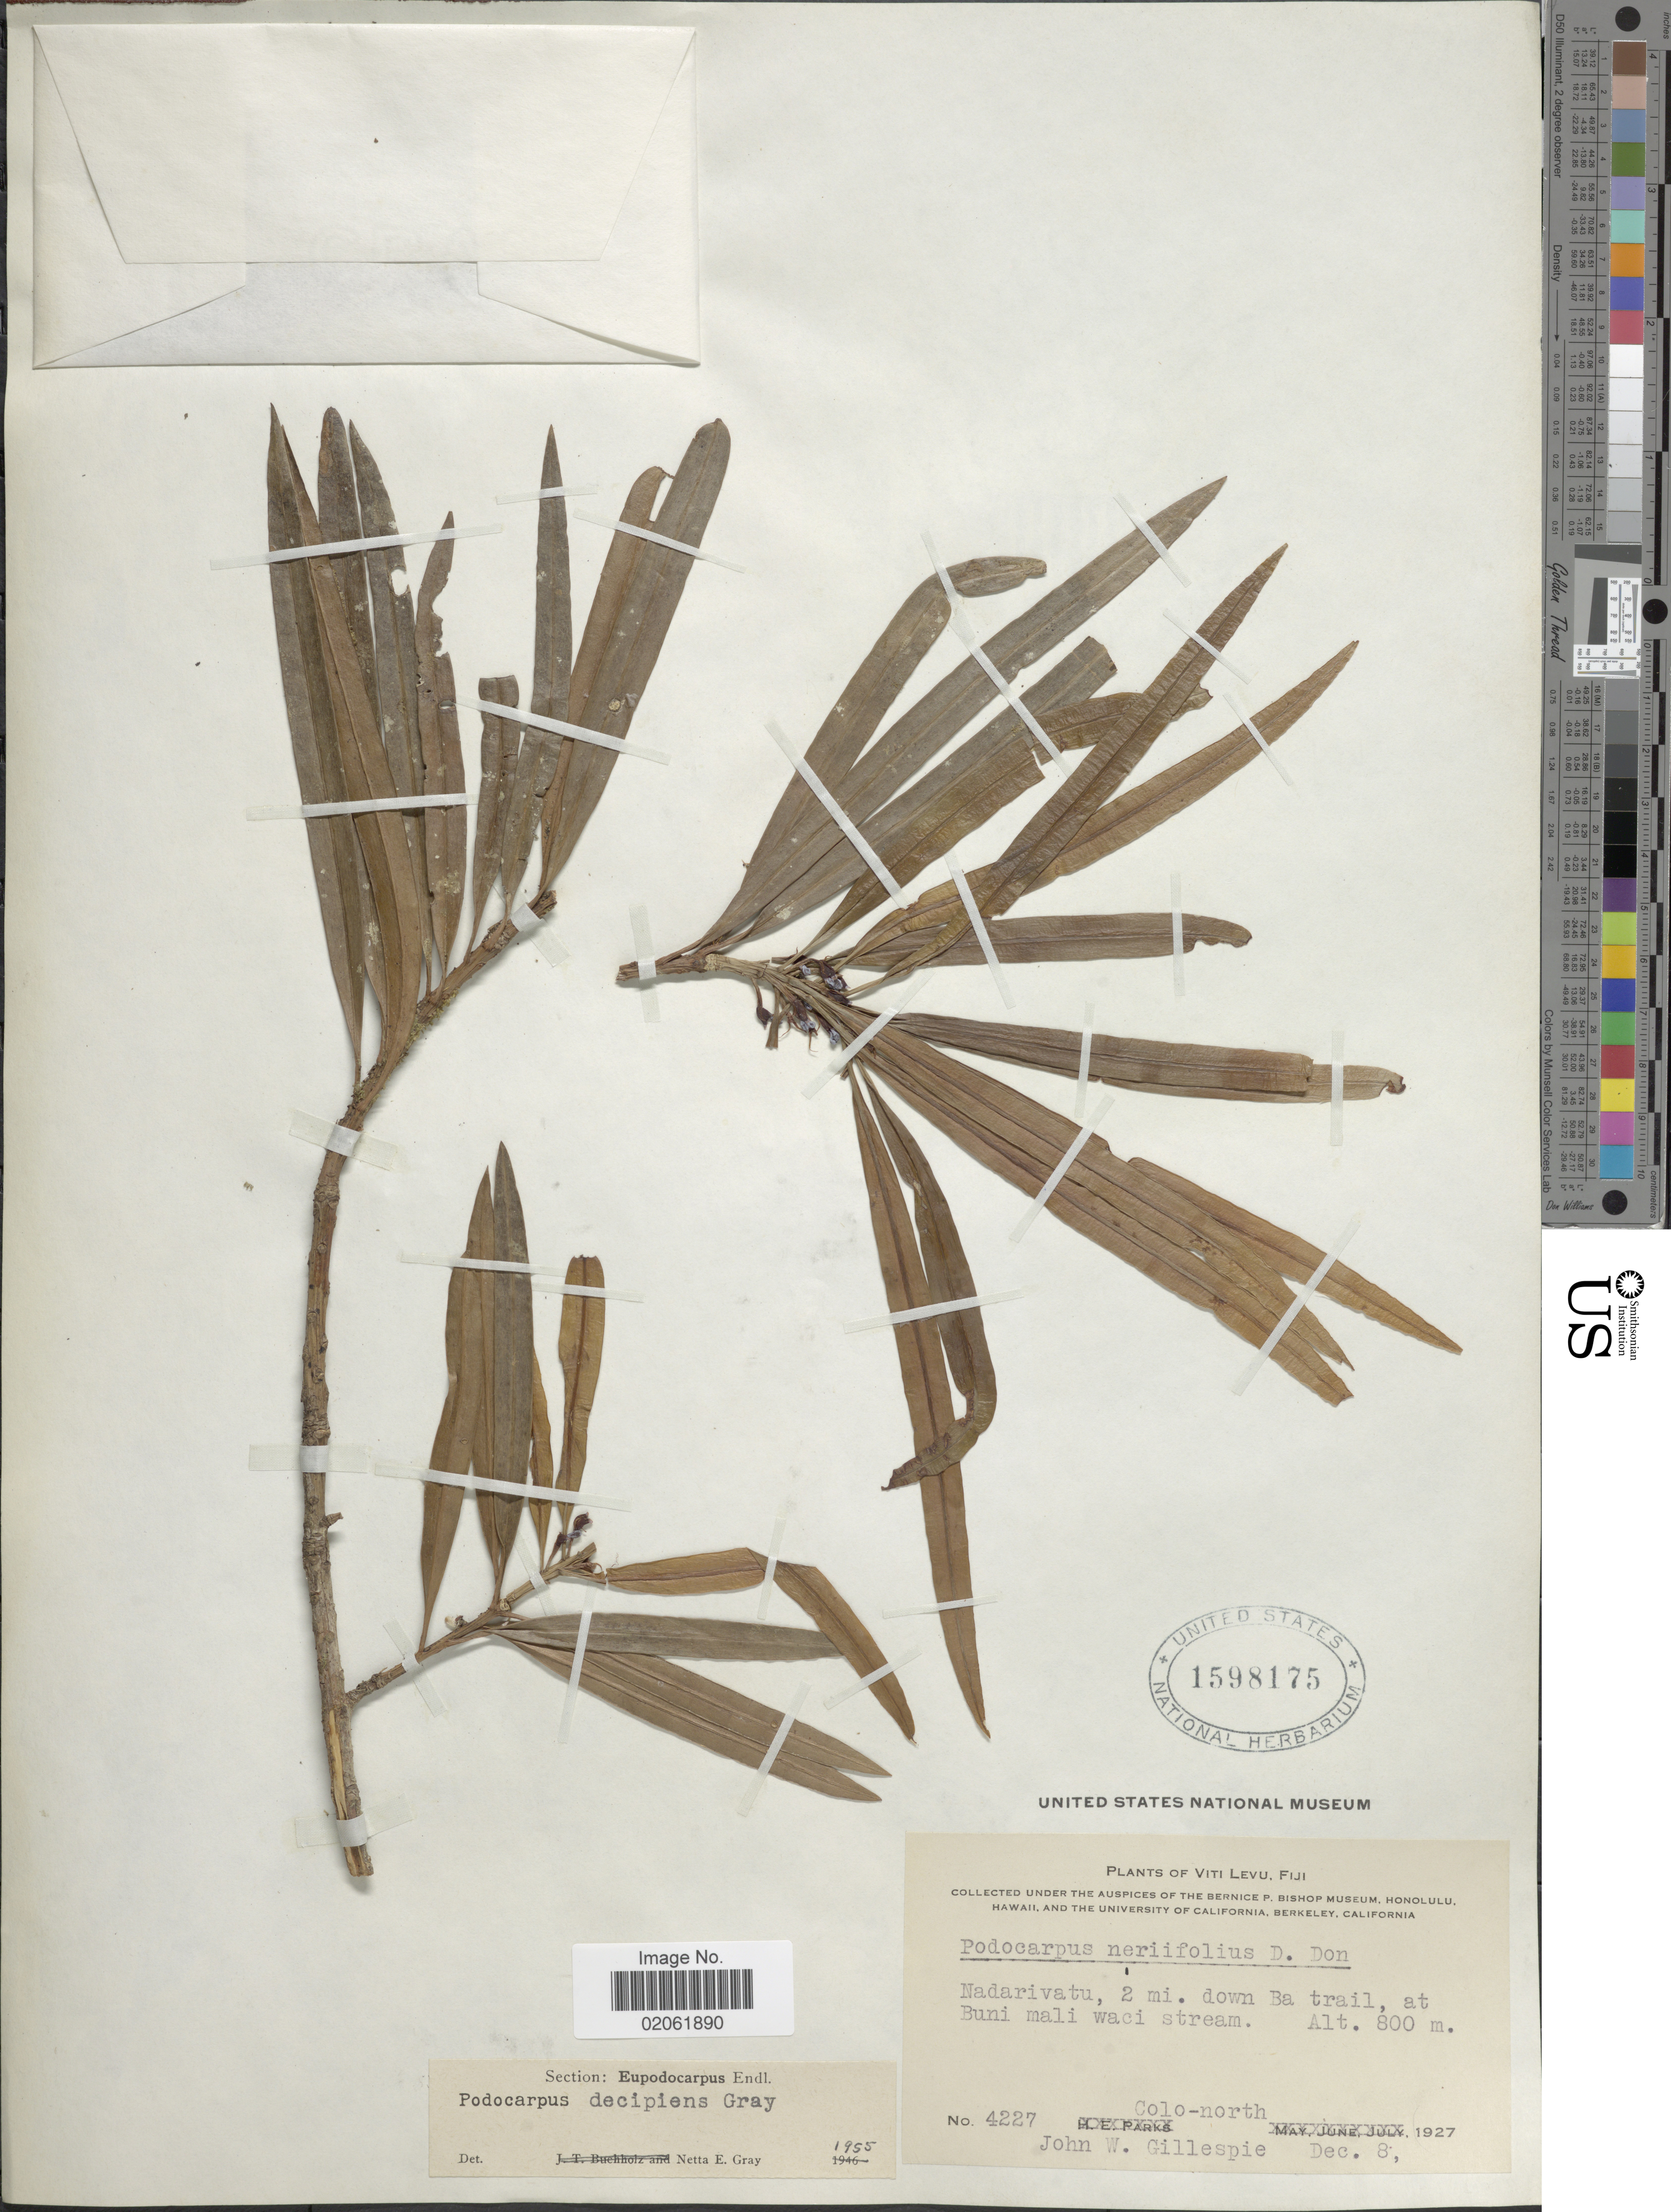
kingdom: Plantae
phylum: Tracheophyta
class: Pinopsida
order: Pinales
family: Podocarpaceae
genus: Podocarpus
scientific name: Podocarpus decipiens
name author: N.E. Gray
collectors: J. W. Gillespie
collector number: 4227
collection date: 1927-12-08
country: Fiji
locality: Viti Levu-Fiji. Nadarivatu, 2 mi. down Ba trail, at Buni mali waci stream.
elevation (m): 800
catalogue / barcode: US 1598175